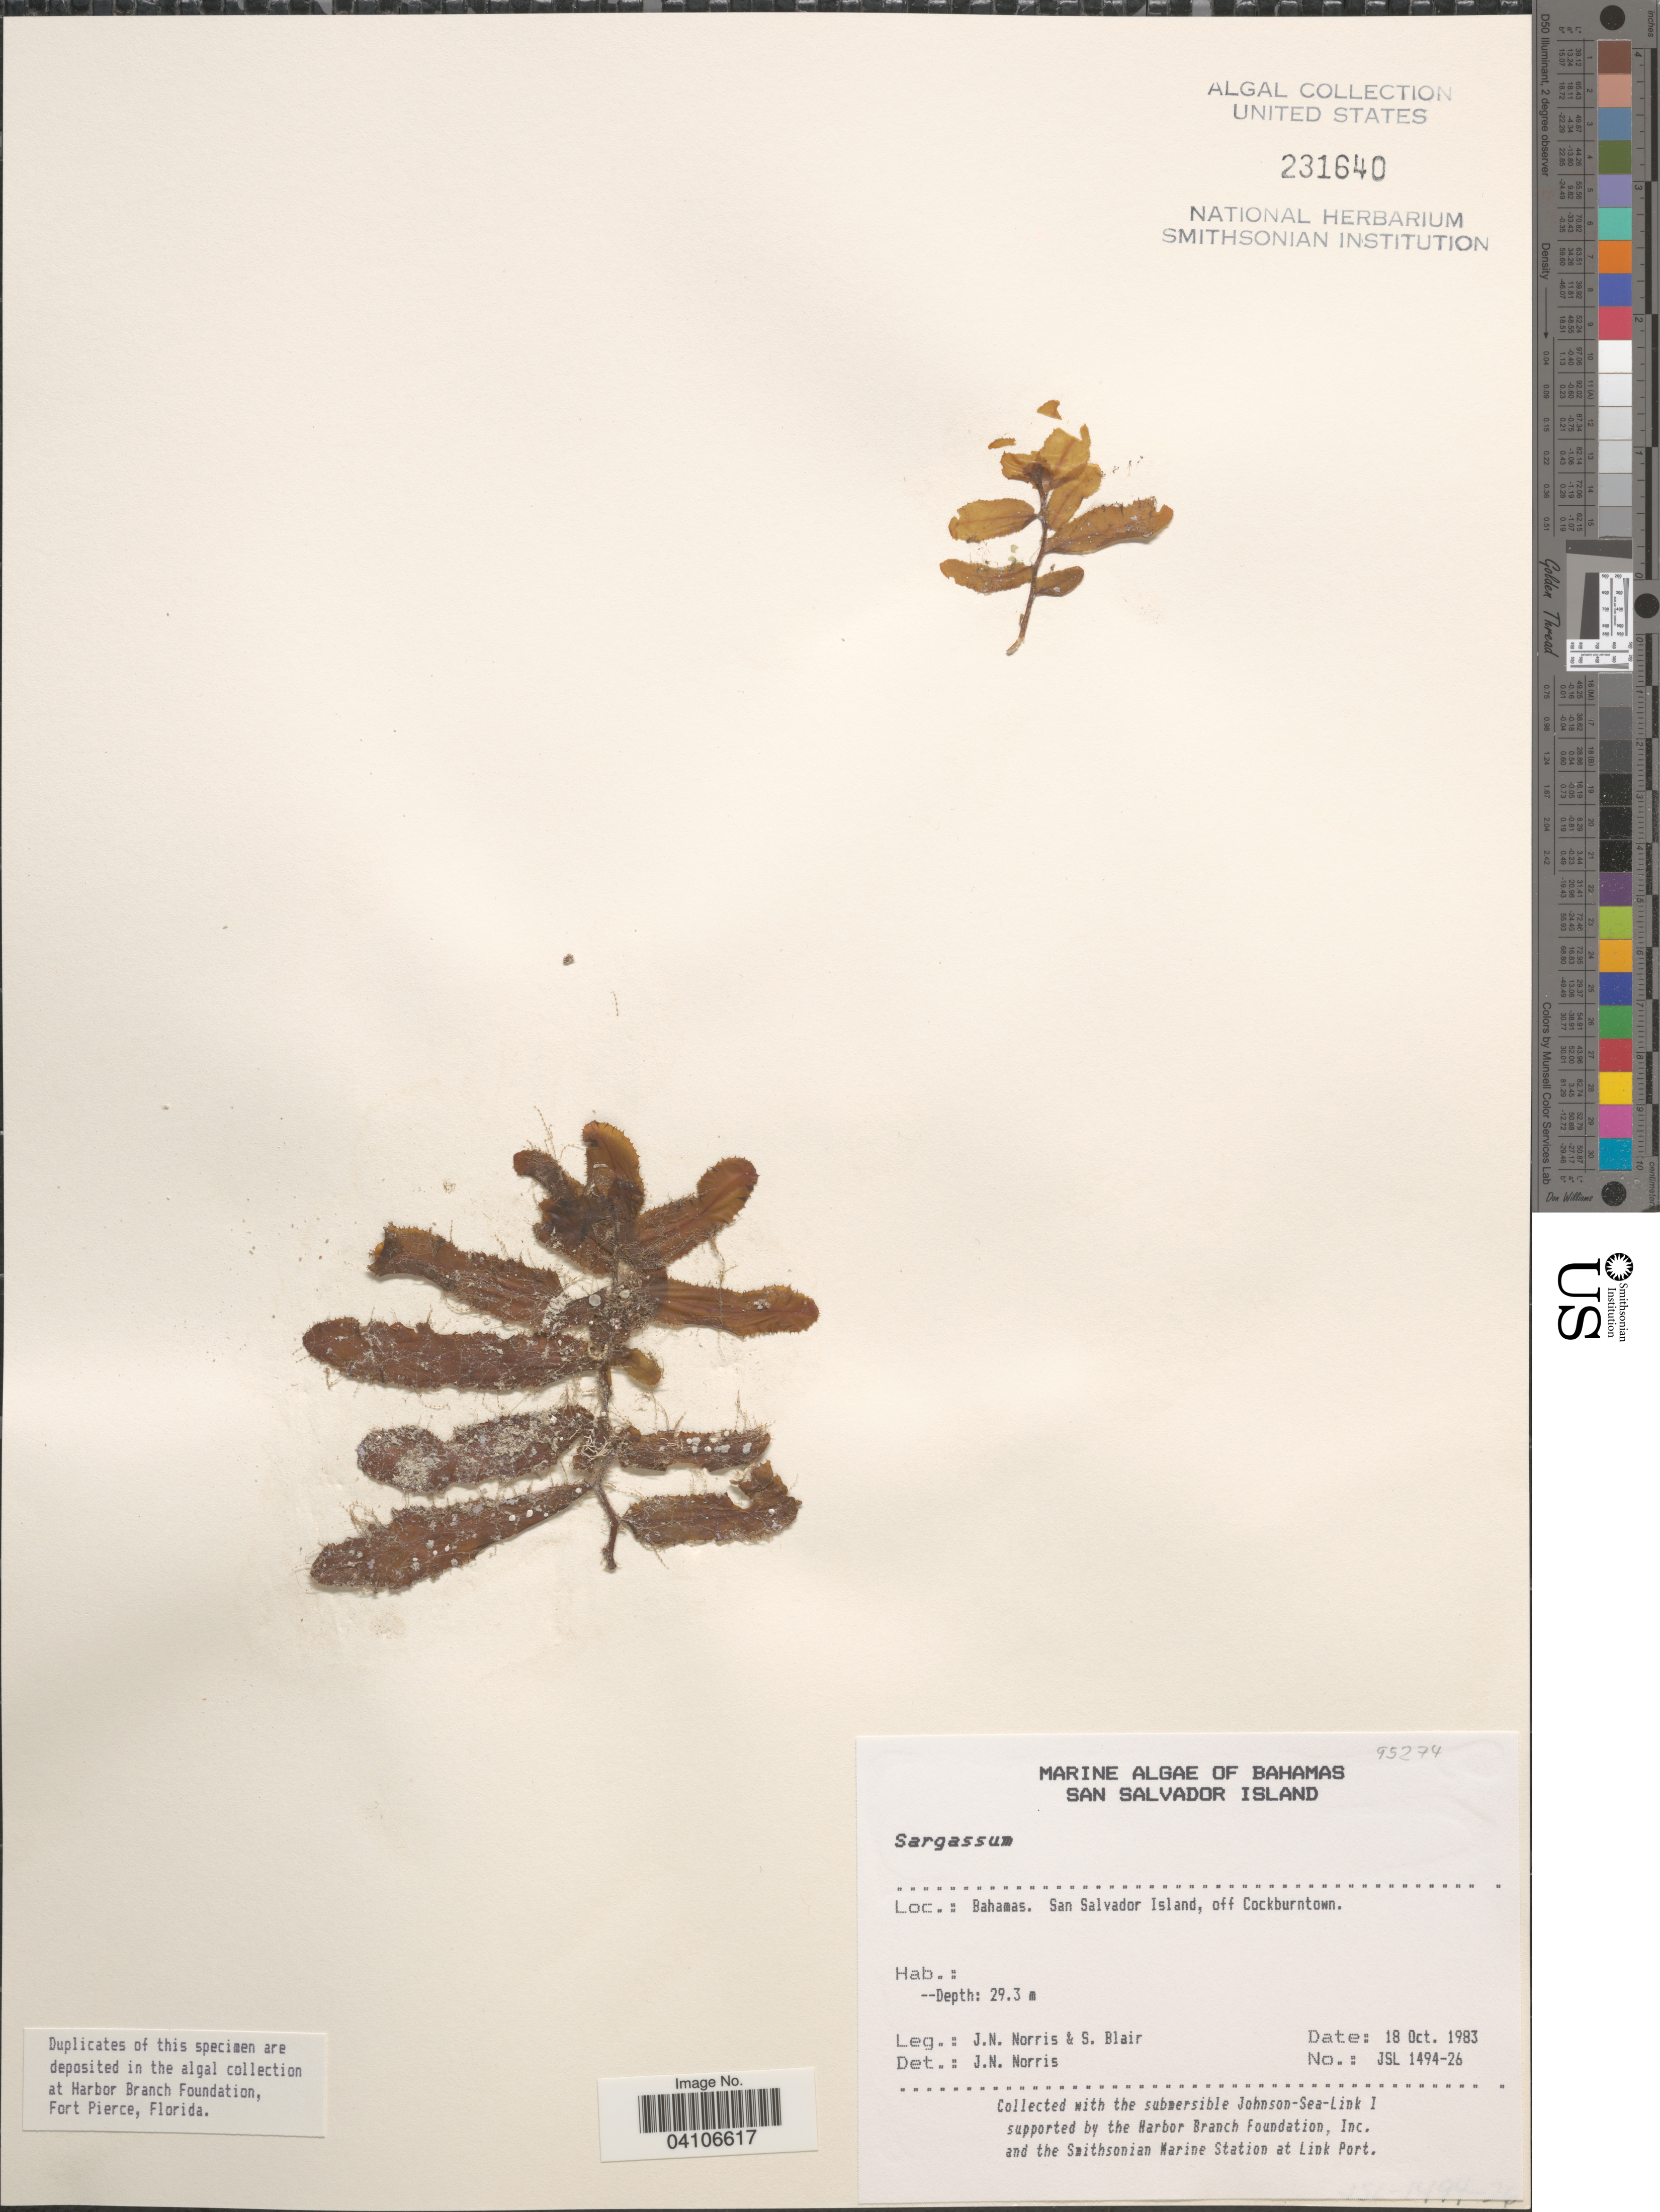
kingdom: Chromista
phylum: Ochrophyta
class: Phaeophyceae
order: Fucales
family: Sargassaceae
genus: Sargassum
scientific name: Sargassum sp.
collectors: J. Norris & S. M. Blair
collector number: JSL 1494-26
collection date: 1983-10-18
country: Bahamas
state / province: San Salvador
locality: San Salvador Island, off Cockburntown.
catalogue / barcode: US 231640